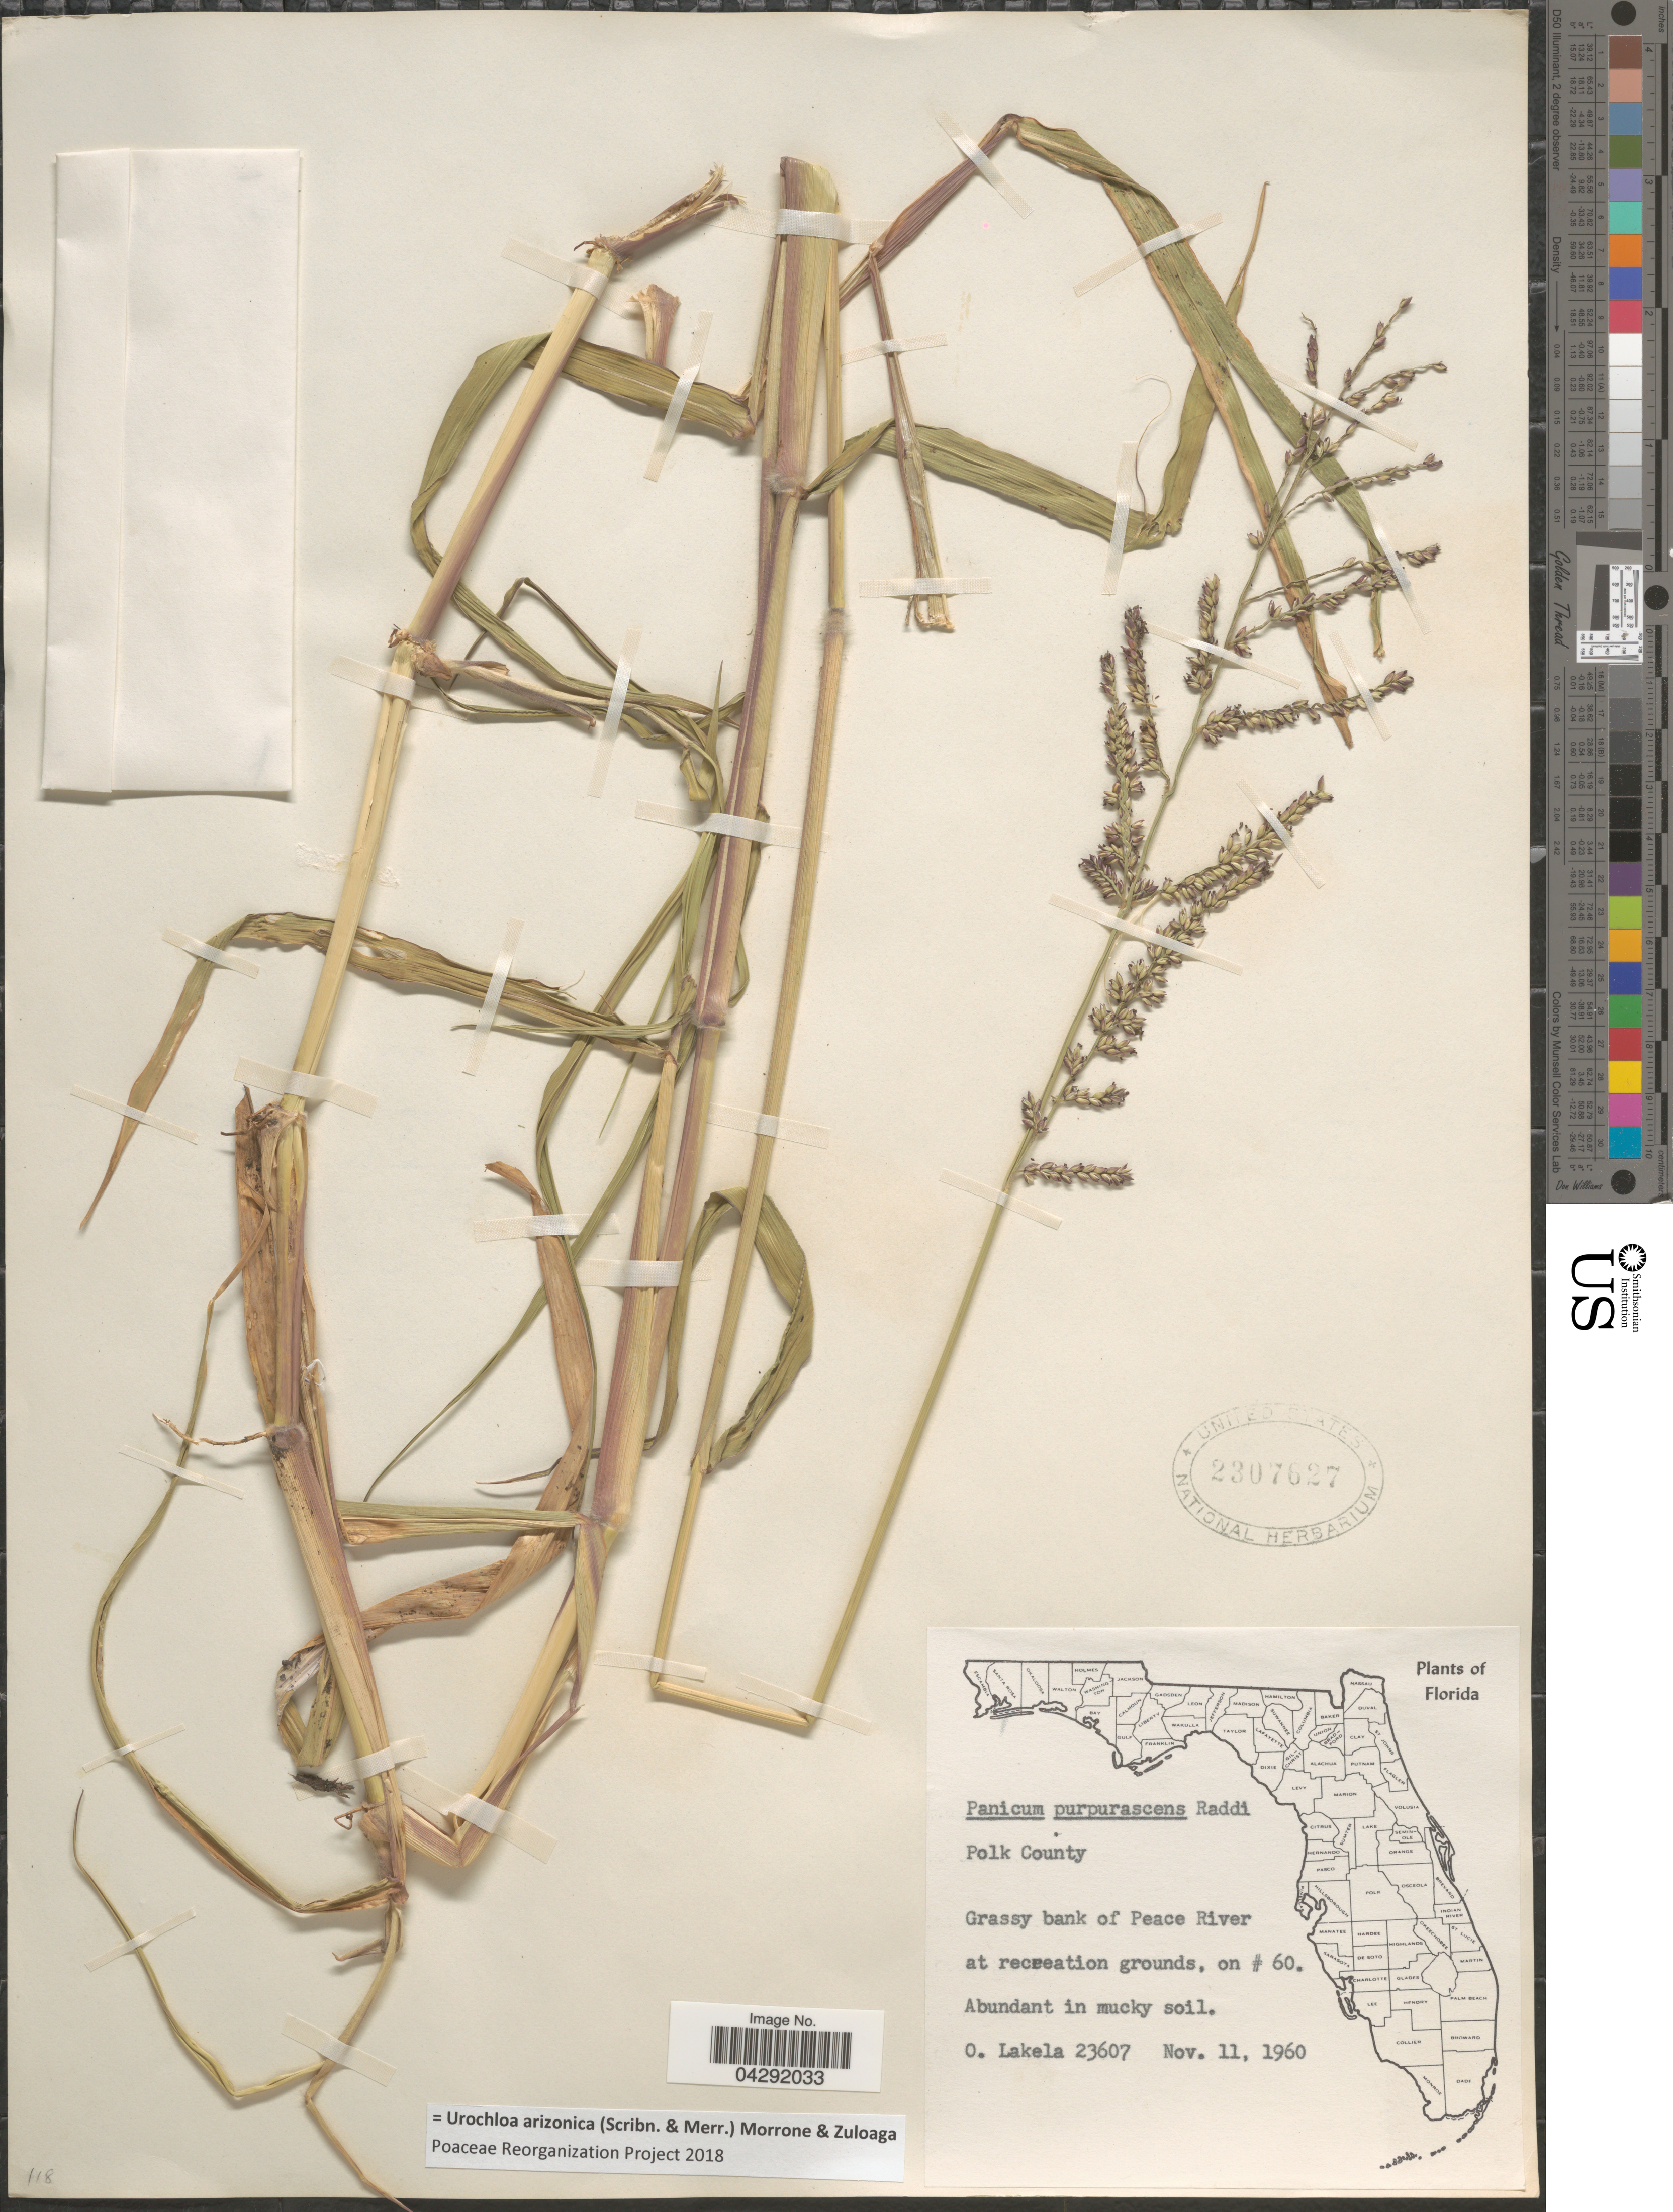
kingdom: Plantae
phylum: Tracheophyta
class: Liliopsida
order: Poales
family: Poaceae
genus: Urochloa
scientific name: Urochloa arizonica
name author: (Scribn. & Merr.) Morrone & Zuloaga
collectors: O. Lakela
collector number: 23607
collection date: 1960-11-11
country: United States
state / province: Florida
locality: Polk County. Grassy bank of Peace River.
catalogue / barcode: US 2307627